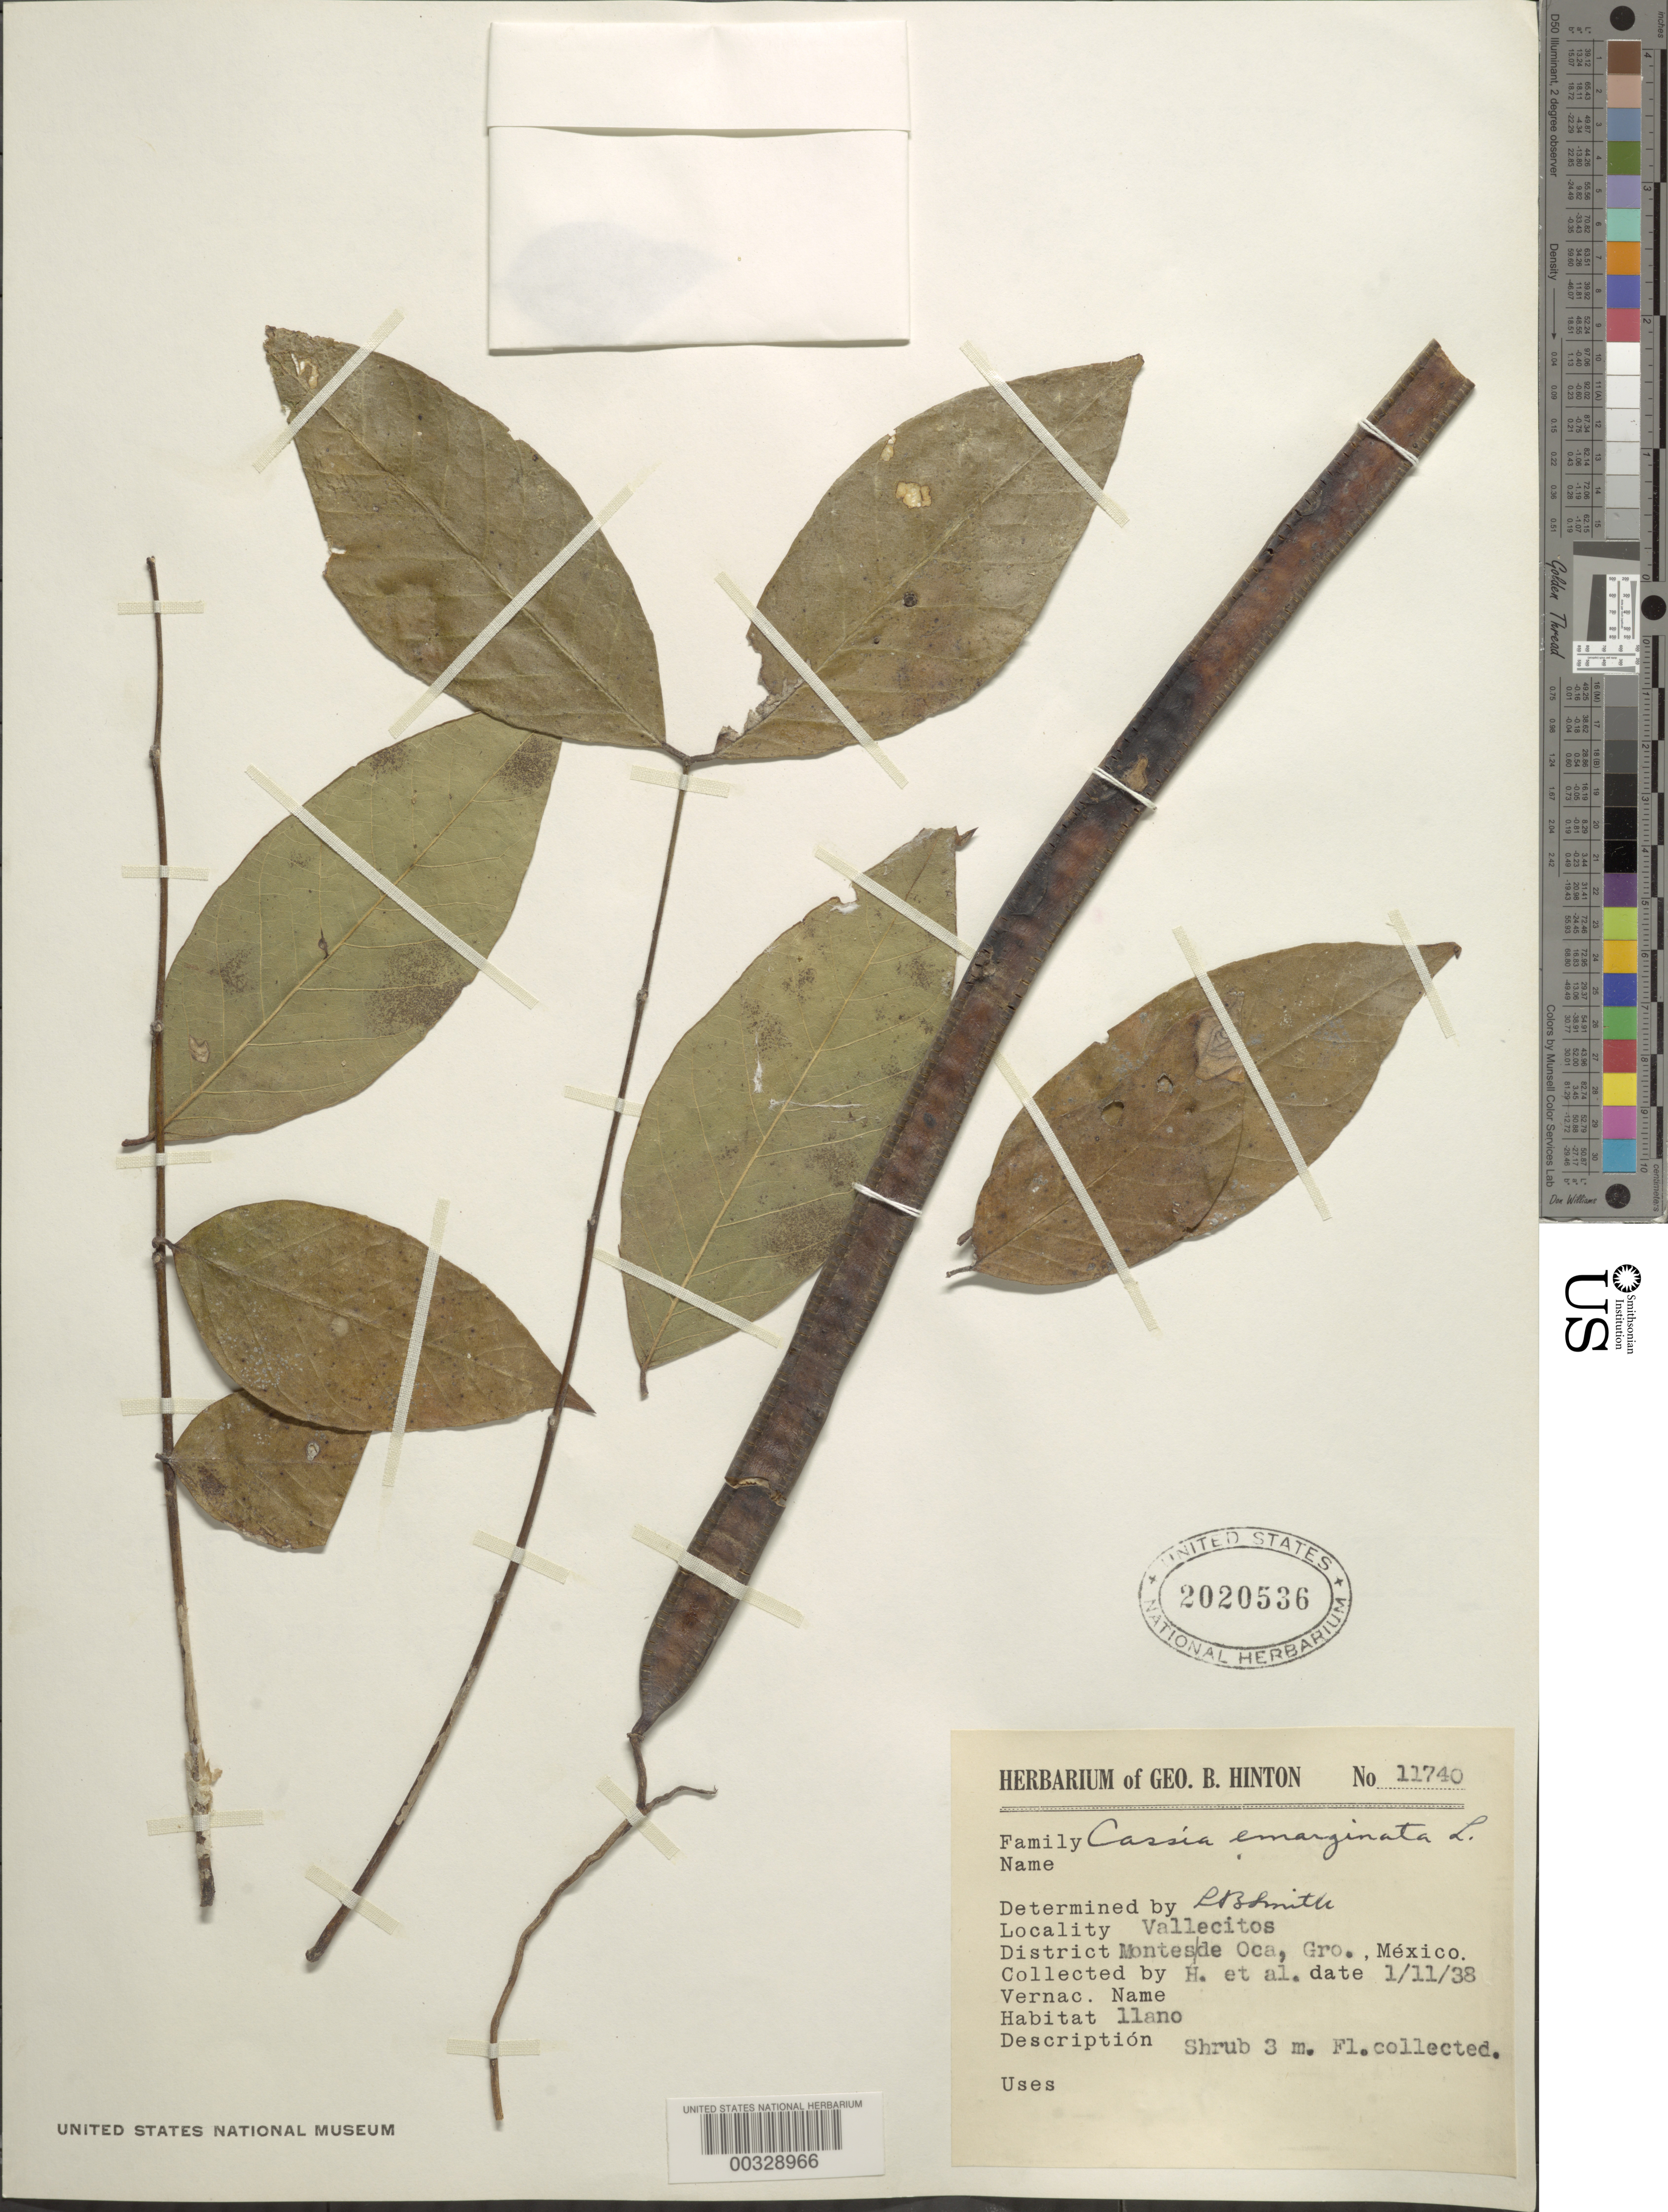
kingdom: Plantae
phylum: Tracheophyta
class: Magnoliopsida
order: Fabales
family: Fabaceae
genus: Senna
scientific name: Senna mollissima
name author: (Humb. & Bonpl. ex Willd.) H.S. Irwin & Barneby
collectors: G. Hilton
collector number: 11740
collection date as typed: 11 Jan 1938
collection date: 1938-01-11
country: Mexico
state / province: Guerrero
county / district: Unión De Isidoro Montes De Oca, La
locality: Montes de Oca mun. (?), Vallecitos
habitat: Llano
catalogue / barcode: US 2020536